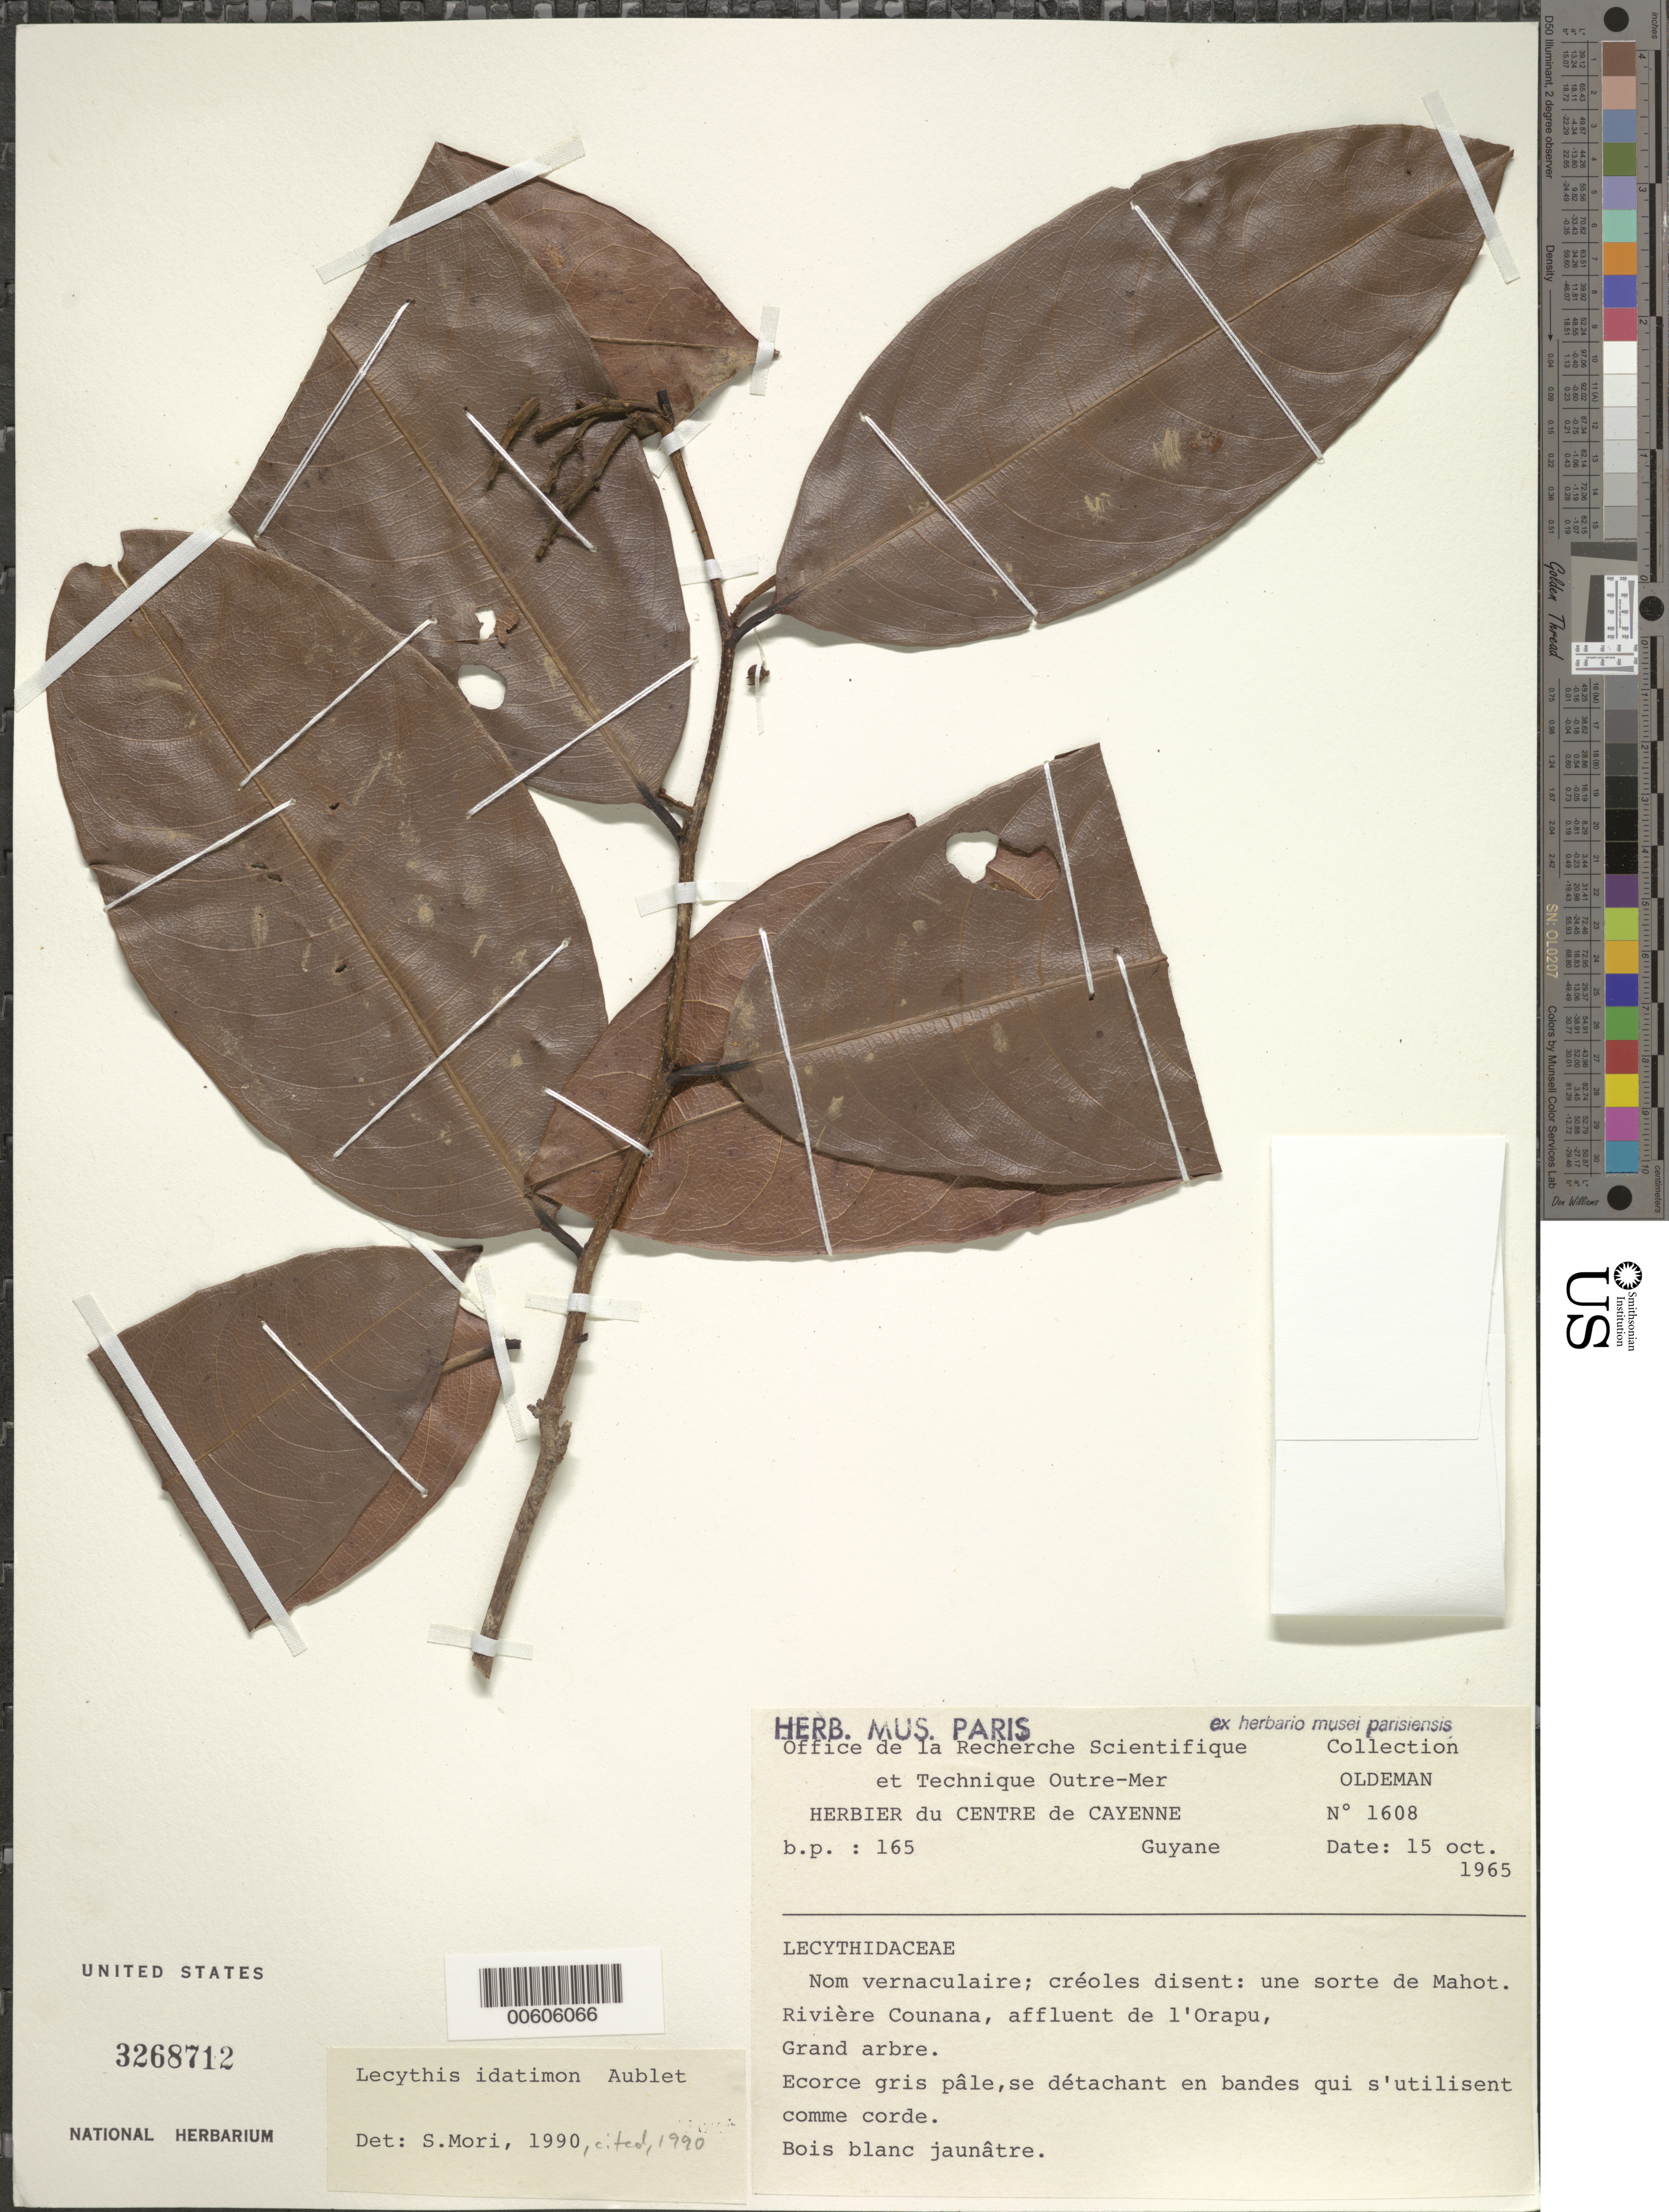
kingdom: Plantae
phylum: Tracheophyta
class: Magnoliopsida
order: Ericales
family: Lecythidaceae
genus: Lecythis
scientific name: Lecythis idatimon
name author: Aubl.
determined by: Mori, Scott A.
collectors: R. Oldeman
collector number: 1608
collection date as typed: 15-Oct-65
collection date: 1965-10-15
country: French Guiana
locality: Rivière Counana, affluent de l'Orapu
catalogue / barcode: US 3268712